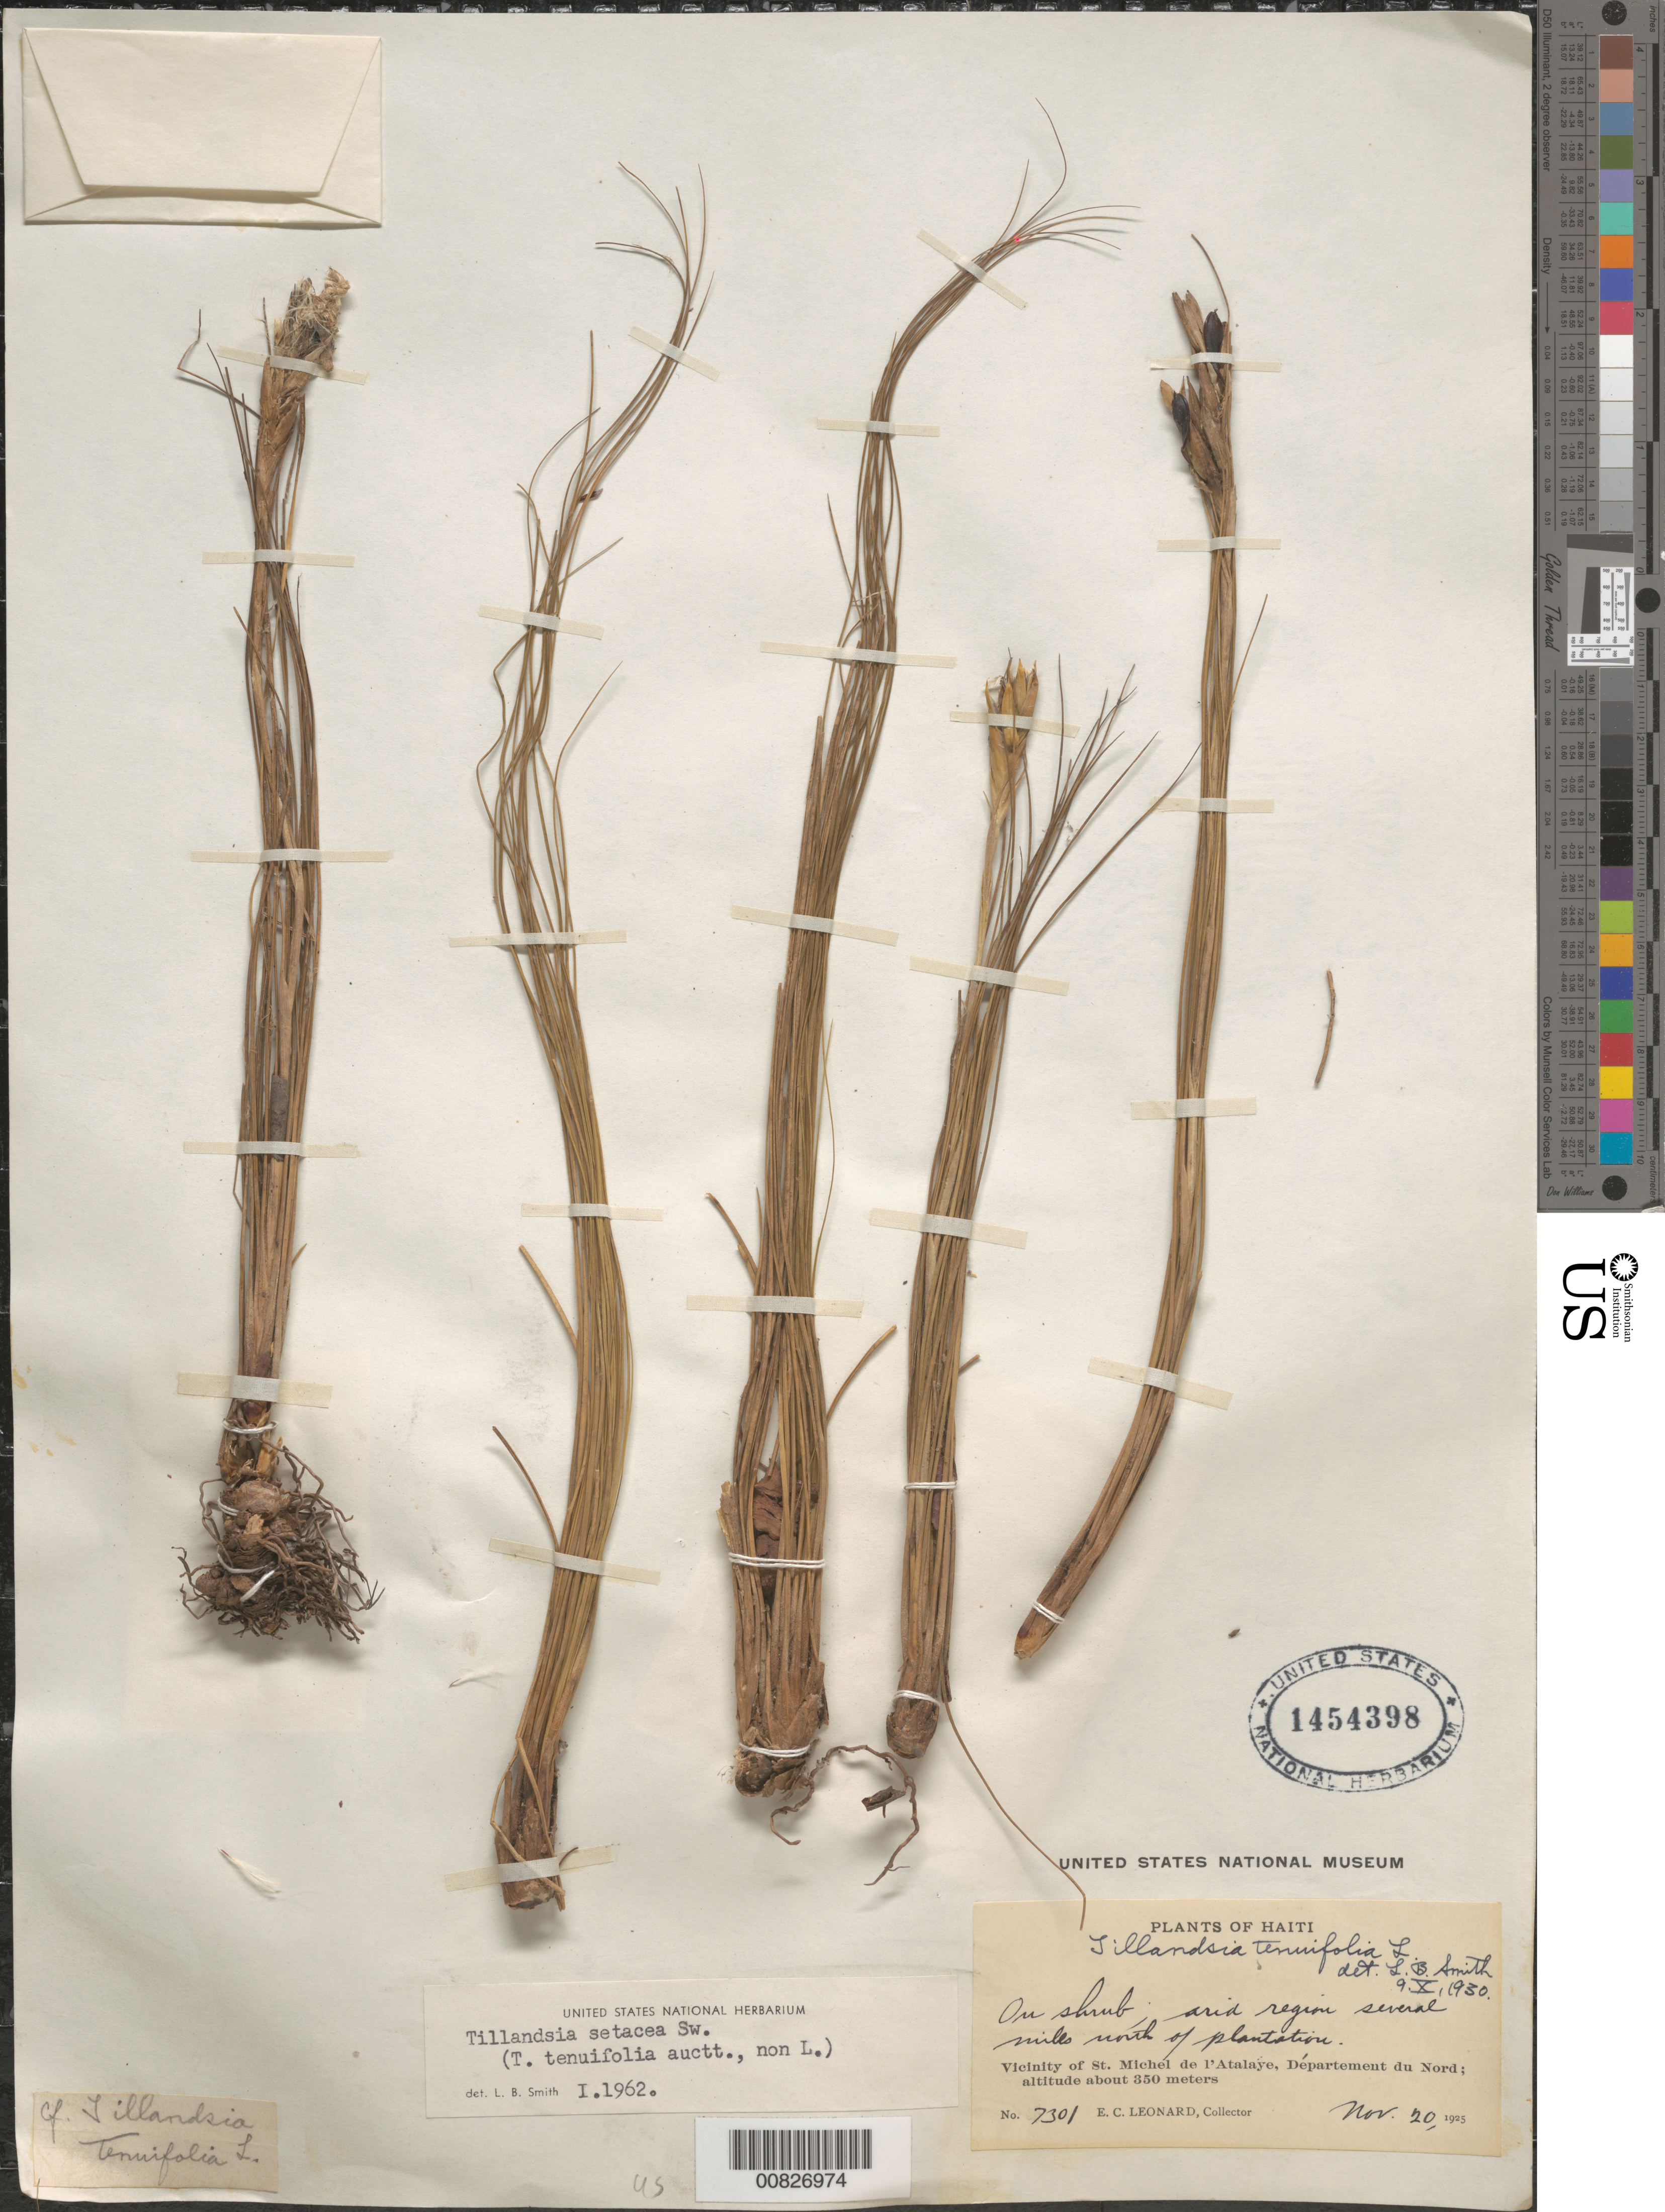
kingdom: Plantae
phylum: Tracheophyta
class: Liliopsida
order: Poales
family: Bromeliaceae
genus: Tillandsia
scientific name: Tillandsia setacea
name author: Sw.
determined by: Smith, Lyman B., (US), NMNH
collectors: E. C. Leonard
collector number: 7301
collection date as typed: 20 Nov 1925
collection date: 1925-11-20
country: Haiti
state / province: Nord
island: Hispaniola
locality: Vicinity of St. Michel de l'Atalaye, Département du Nord. Several miles north of plantation.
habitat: On shrub. Arid region.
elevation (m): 350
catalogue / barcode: US 1454398